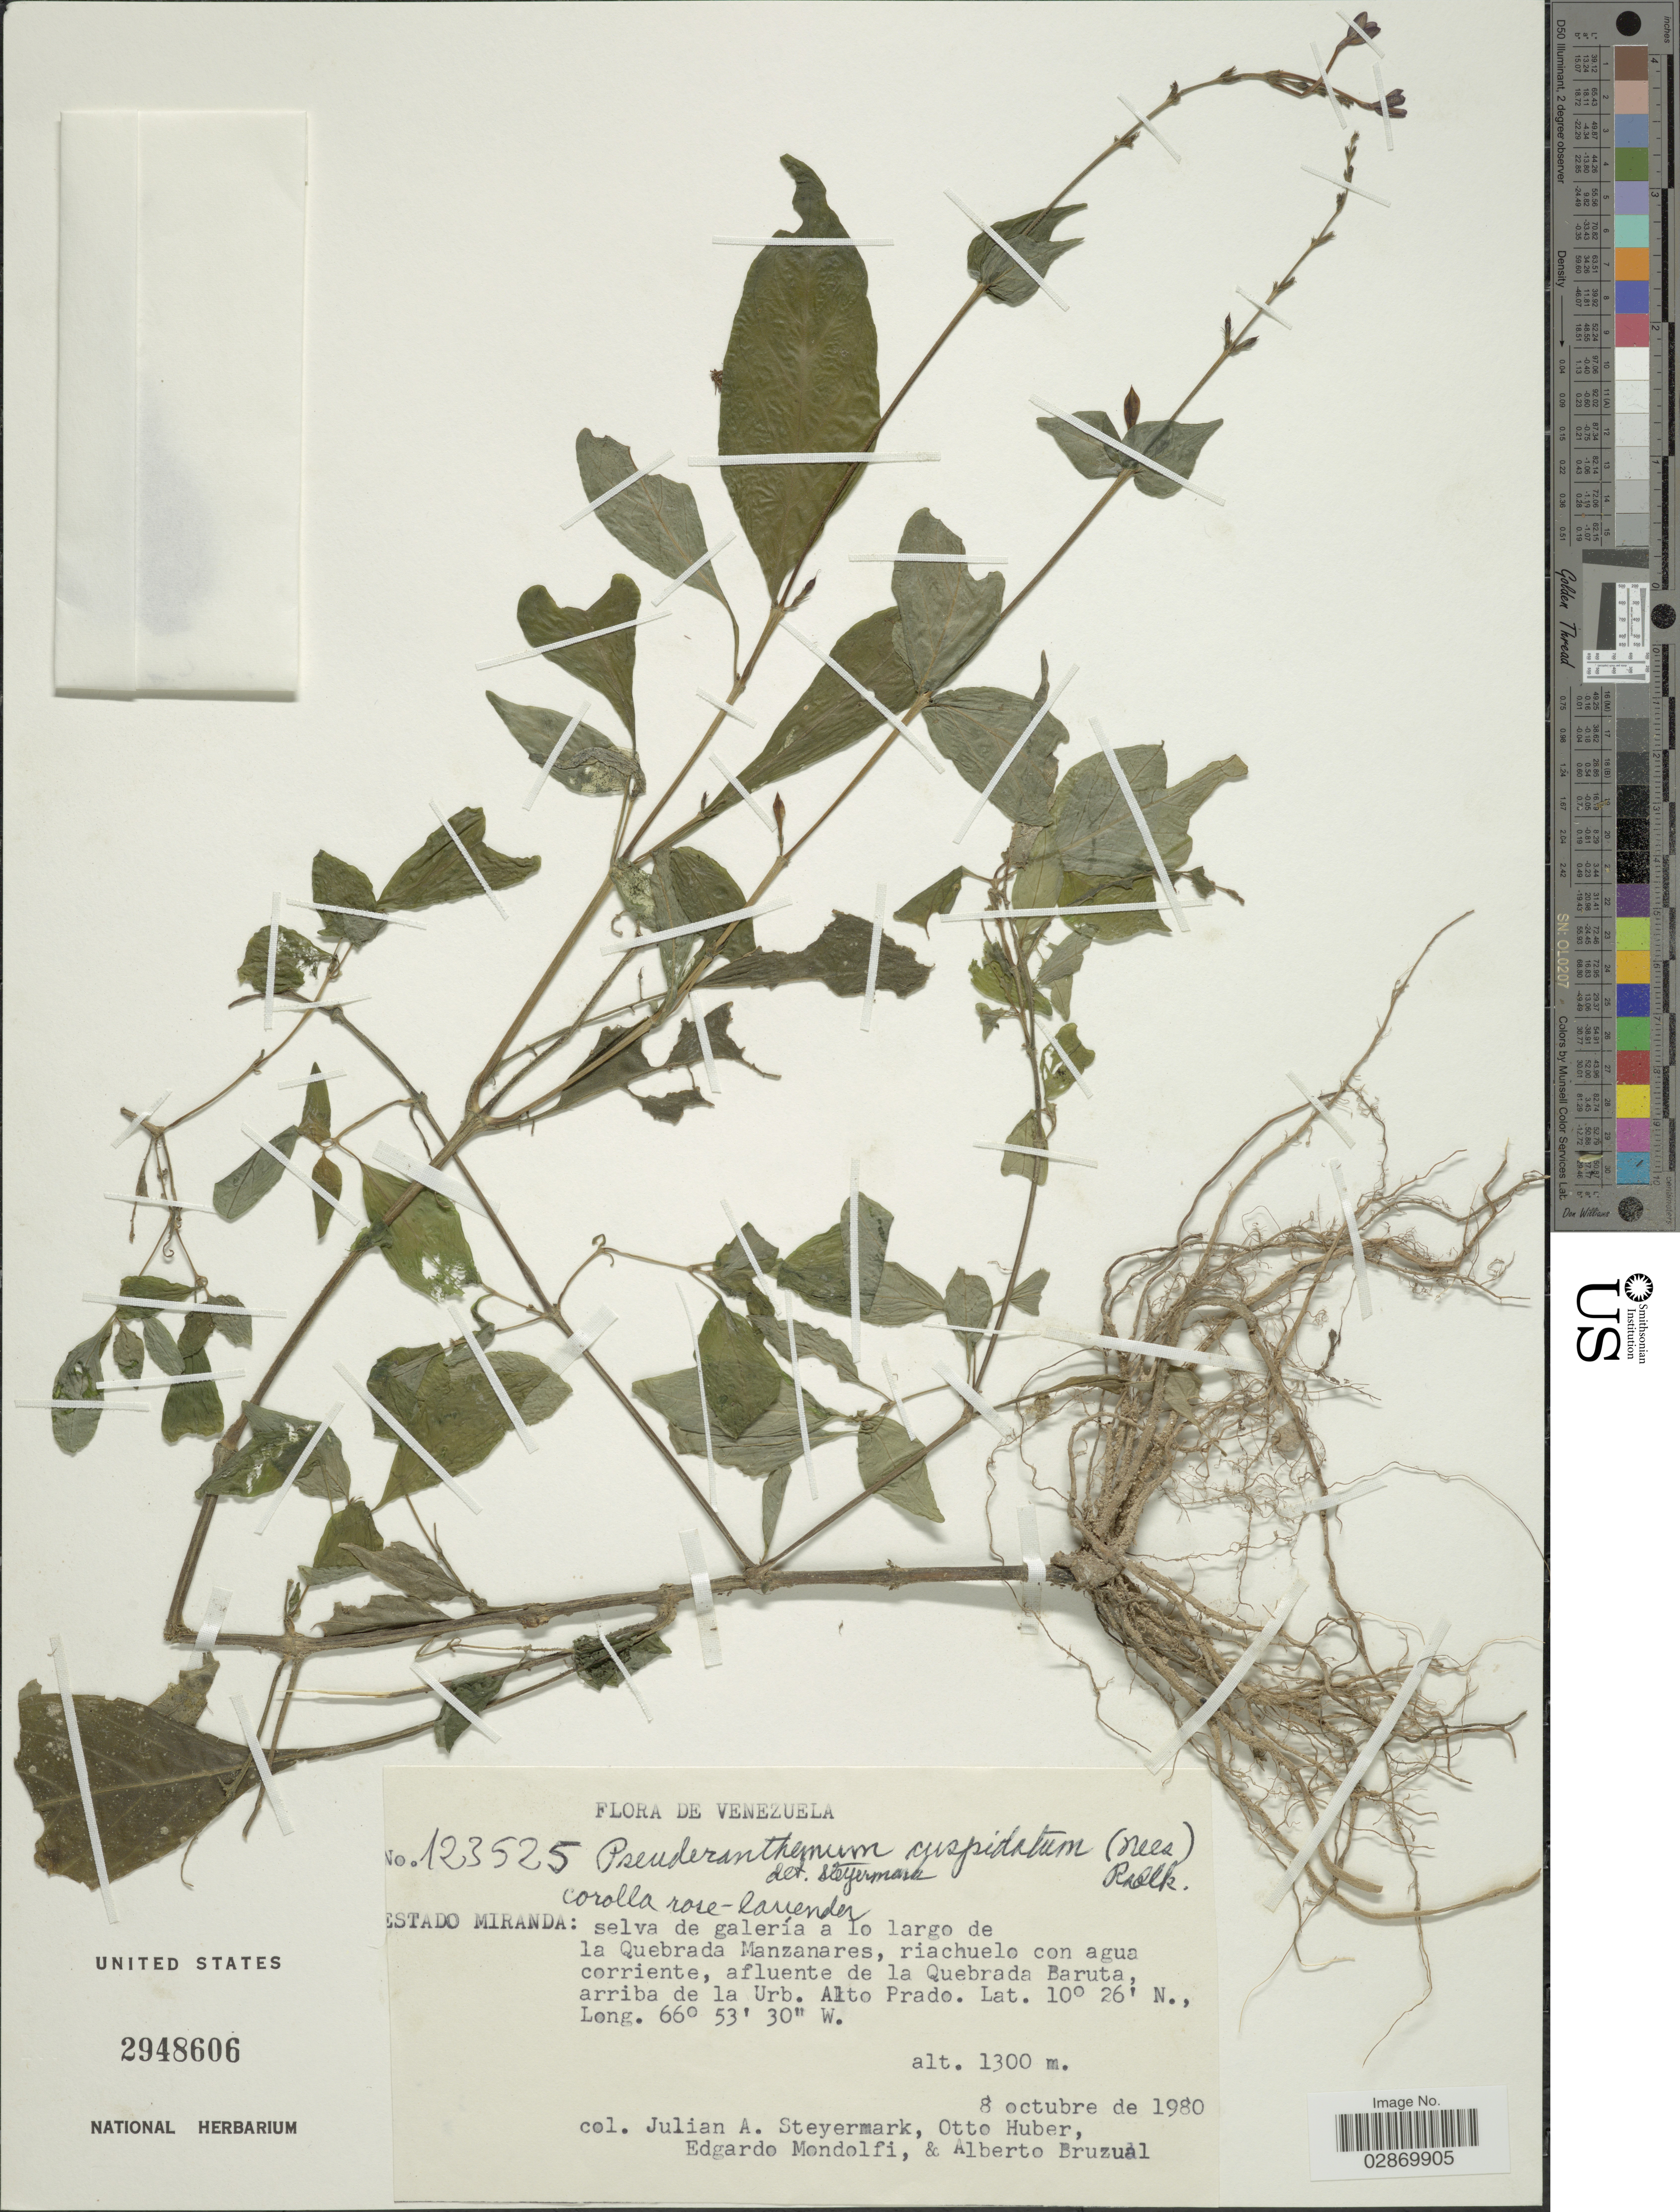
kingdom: Plantae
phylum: Tracheophyta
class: Magnoliopsida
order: Lamiales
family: Acanthaceae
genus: Pseuderanthemum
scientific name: Pseuderanthemum cuspidatum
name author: (Nees) Radlk. ex Lindau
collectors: J. Steyermark, O. Huber, E. Mondolfi & A. Bruzual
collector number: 123525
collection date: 1980-10-08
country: Venezuela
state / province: Miranda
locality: Selva de galería a lo largo de la Quebrada Manzanares, riachuelo con agua corriente, afluente de la Quebrada Baruta, arriba de la Urb. Alto Prado.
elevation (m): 1300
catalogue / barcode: US 2948606